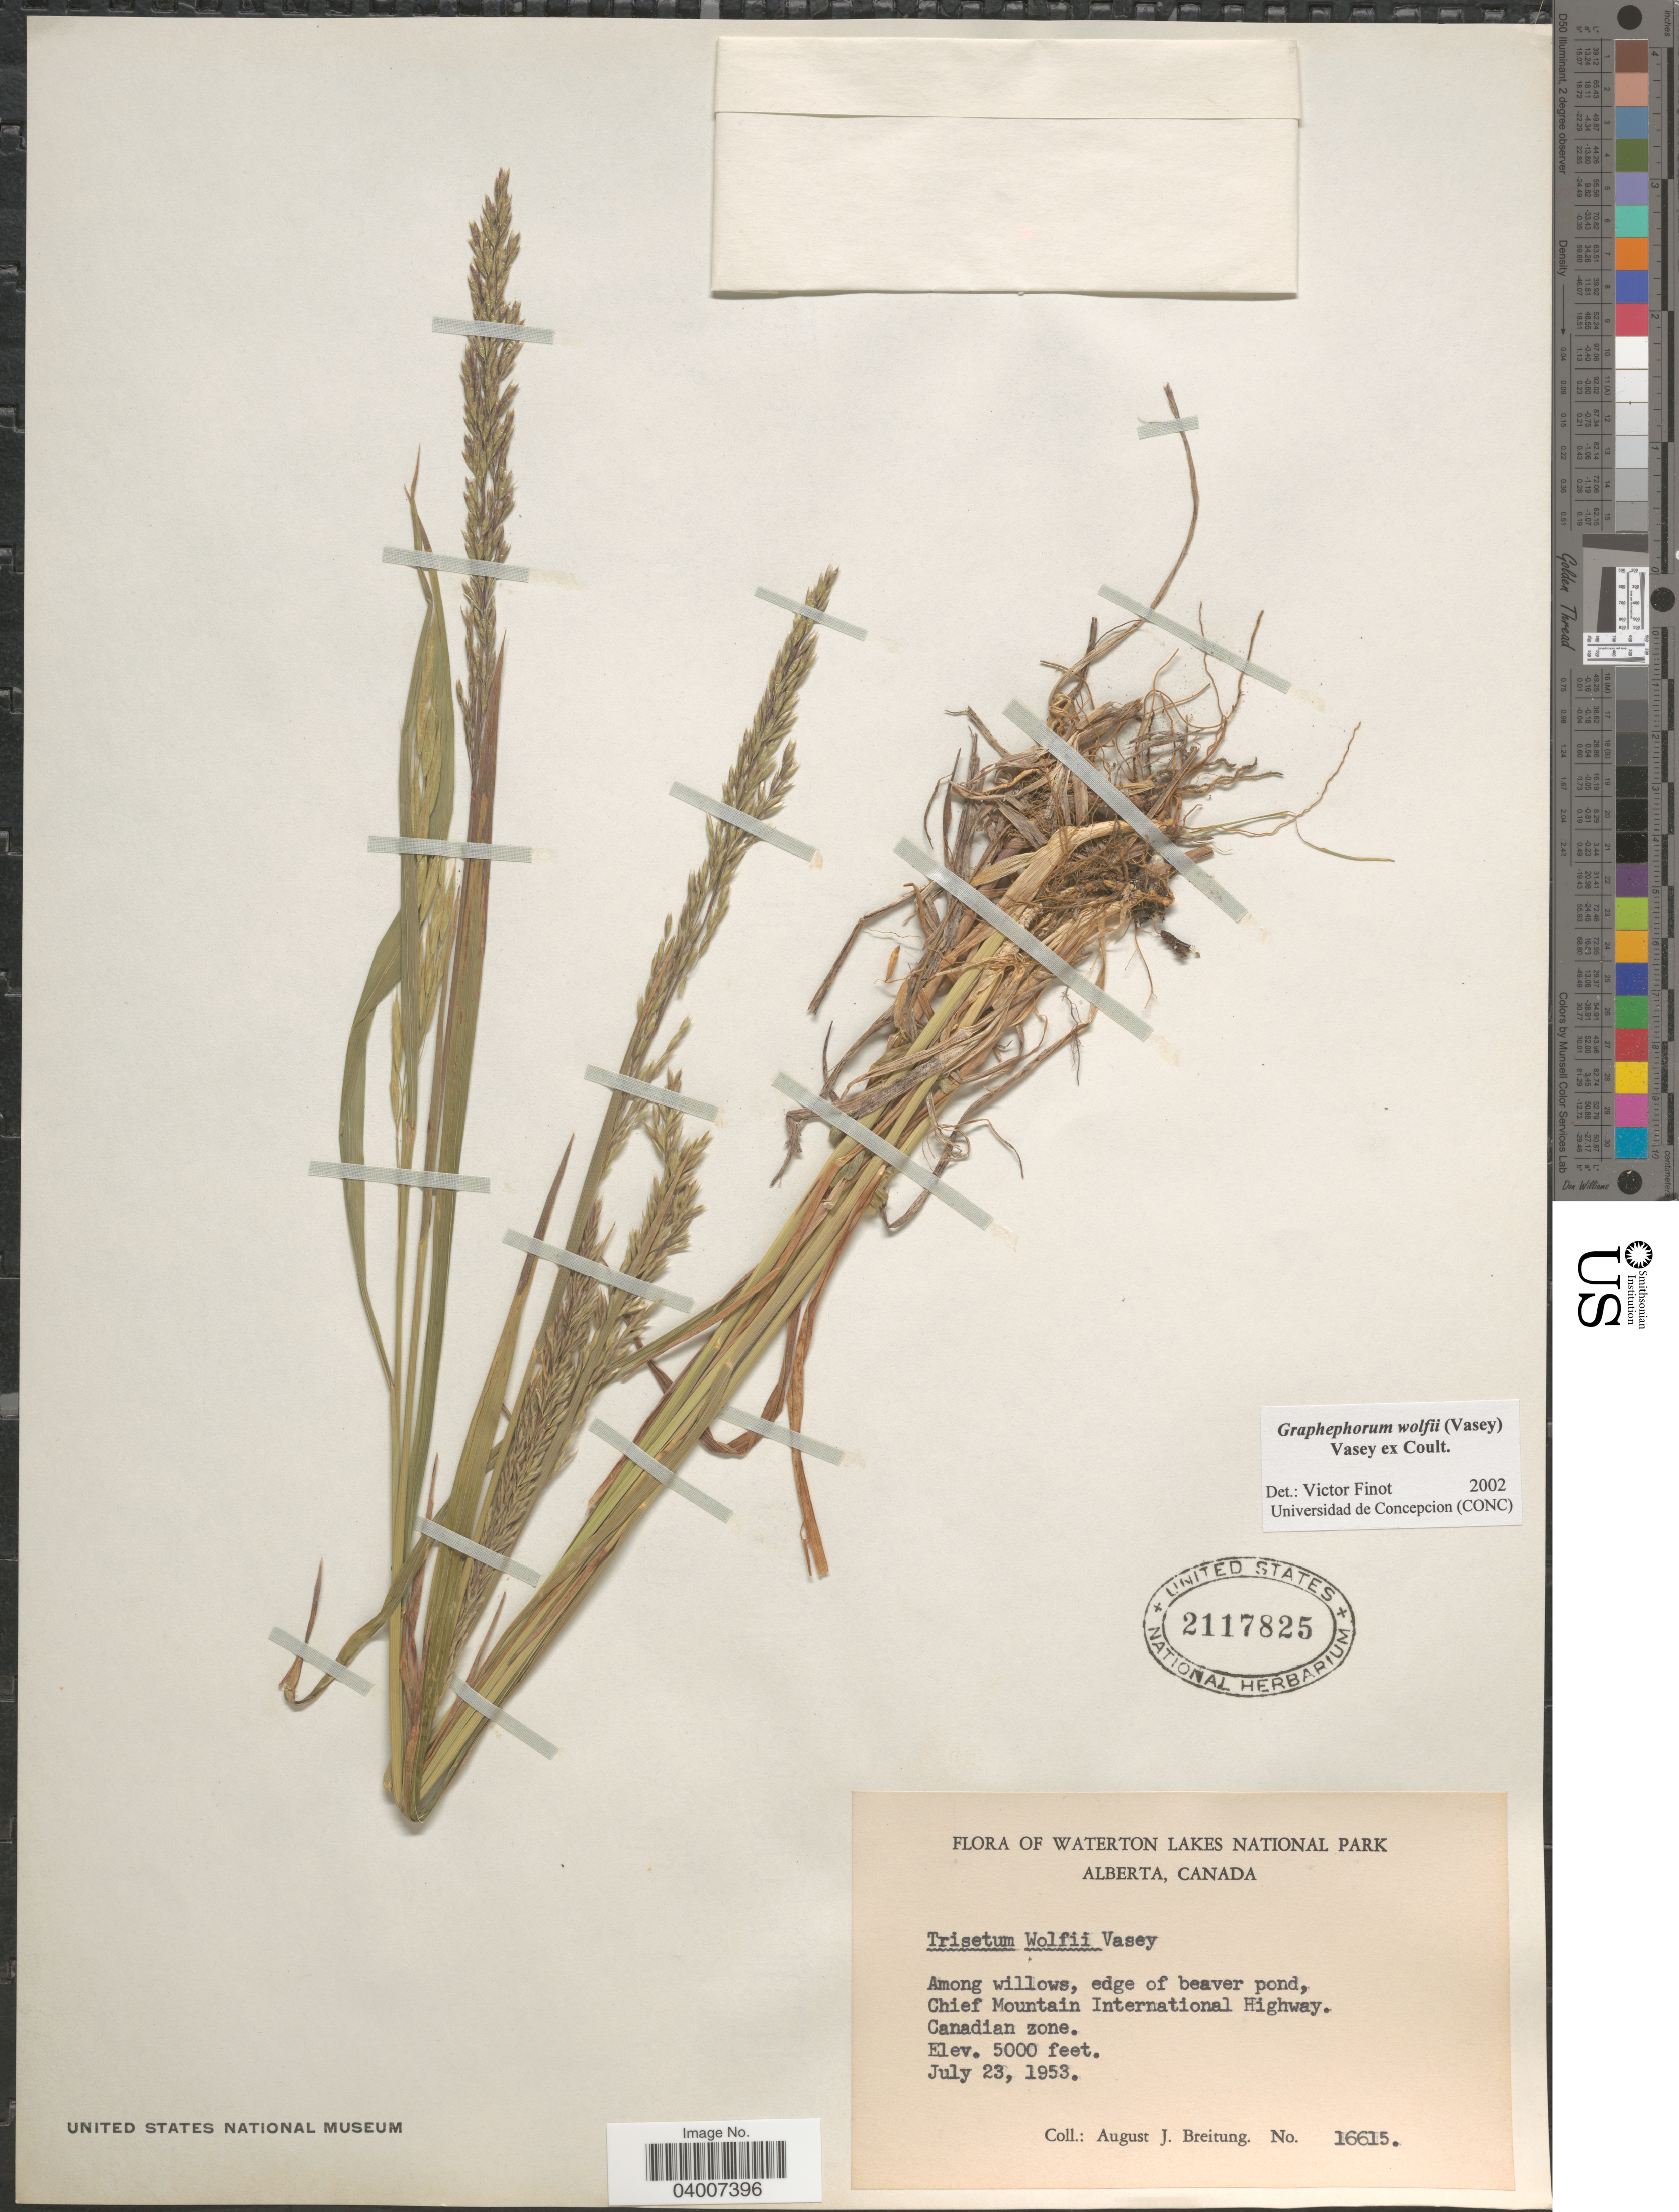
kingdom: Plantae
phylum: Tracheophyta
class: Liliopsida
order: Poales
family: Poaceae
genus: Graphephorum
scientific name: Graphephorum wolfii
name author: (E. Fourn.) Vasey ex Coult.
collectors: A. Breitung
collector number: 16615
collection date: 1953-07-23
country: Canada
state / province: Alberta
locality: Waterton Lakes National Park. Among willows, edge of beaver pond, Chief Mountain International Highway. Canadian zone.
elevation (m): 1524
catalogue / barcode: US 2117825